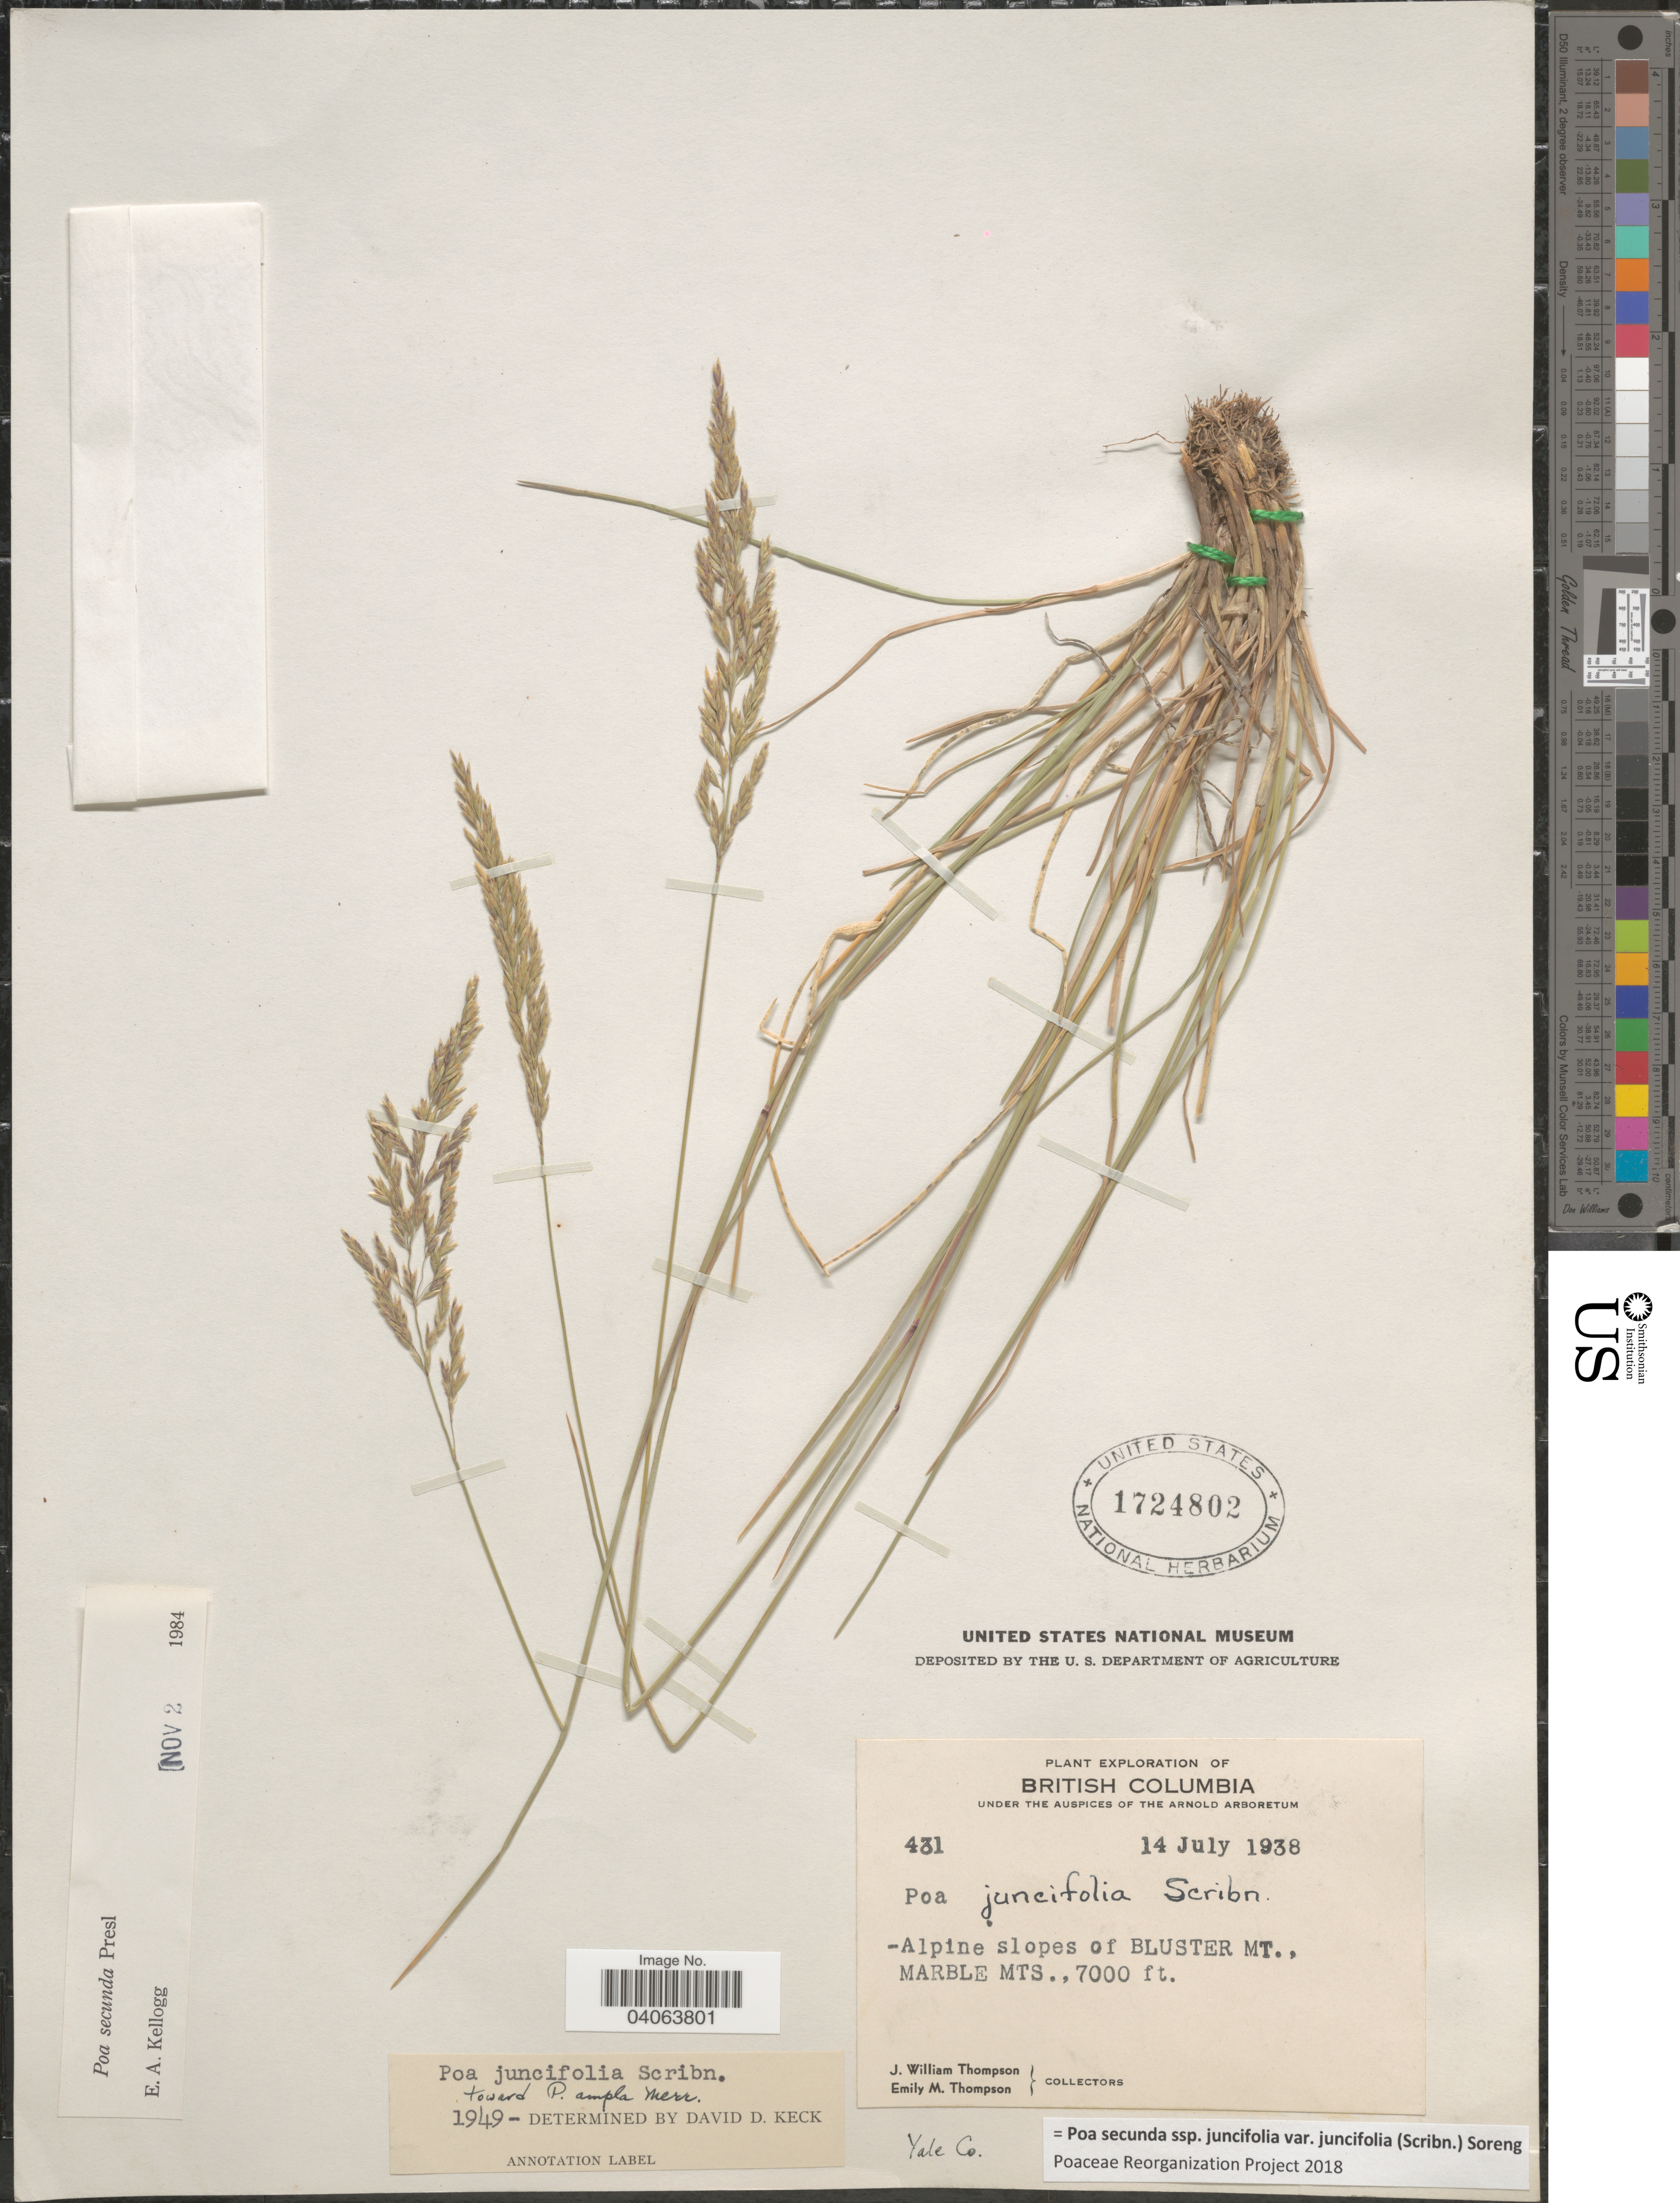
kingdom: Plantae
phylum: Tracheophyta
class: Liliopsida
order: Poales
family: Poaceae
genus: Poa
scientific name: Poa secunda subsp. juncifolia var. juncifolia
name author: (Scribn.) Soreng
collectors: J. W. Thompson & E. M. Thompson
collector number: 431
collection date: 1938-07-14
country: Canada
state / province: British Columbia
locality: Alpine slopes of Bluster Mt., Marble Mts. Yale Co.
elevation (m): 2134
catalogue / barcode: US 1724802